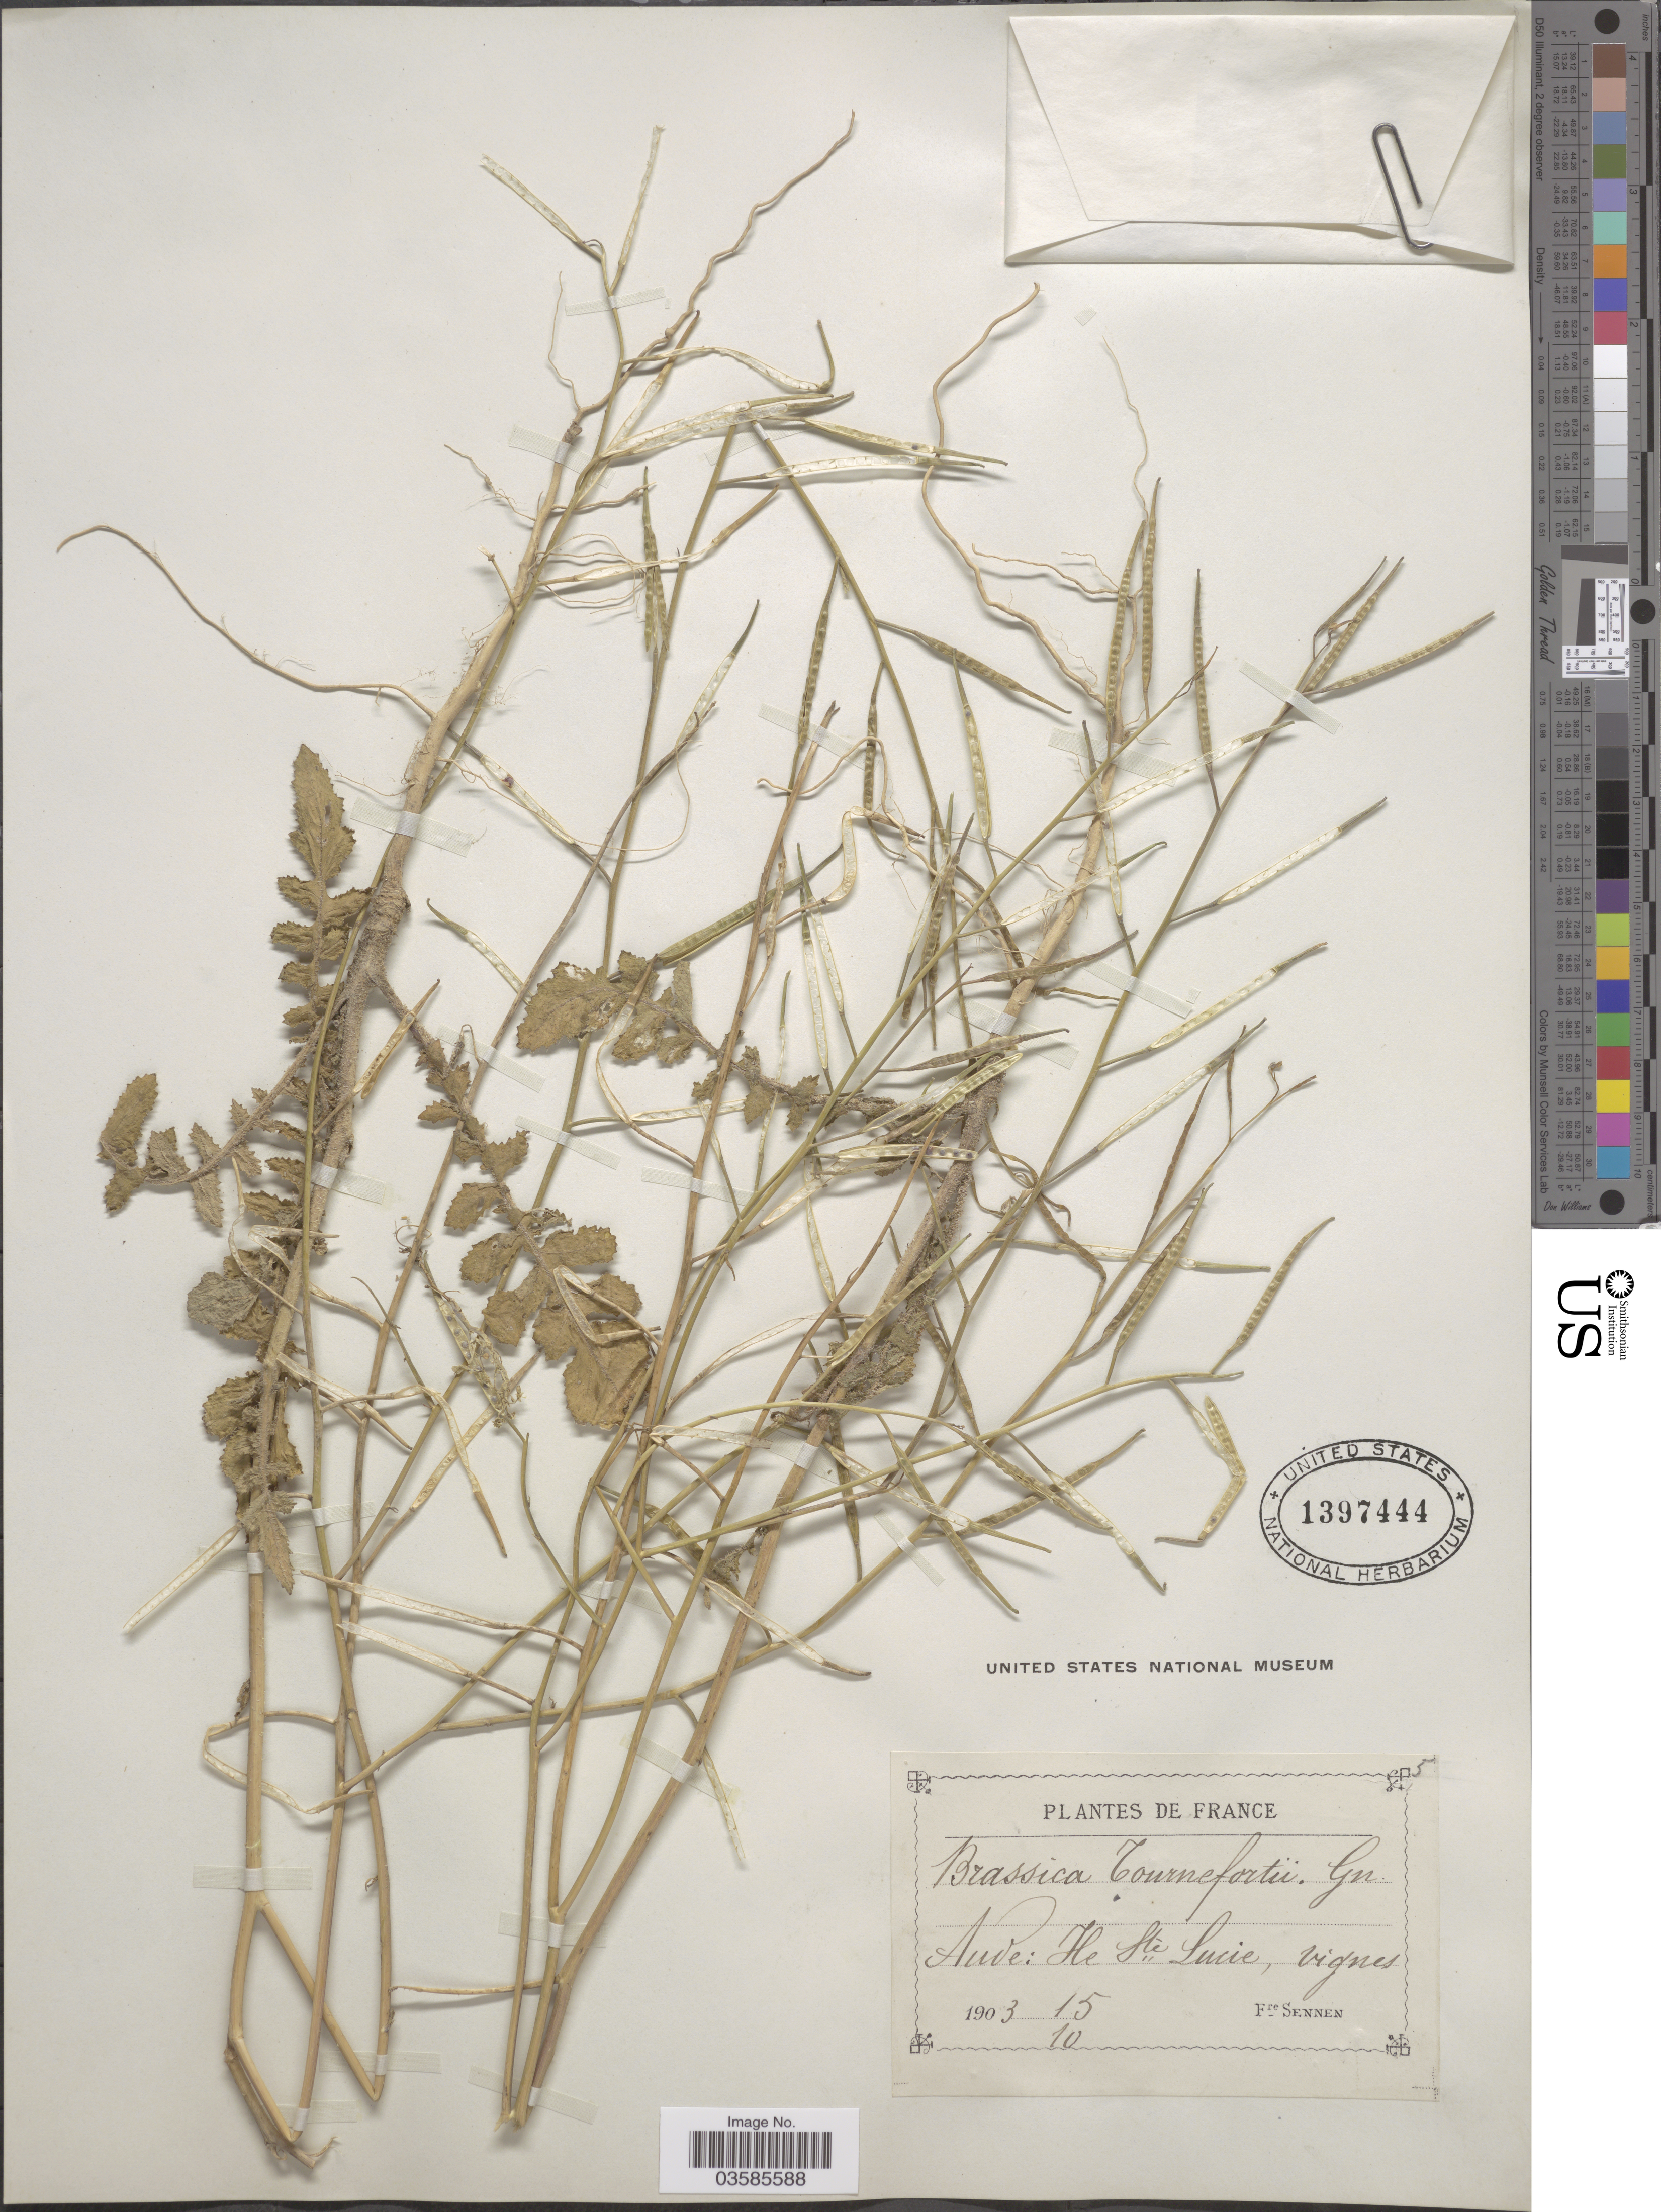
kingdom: Plantae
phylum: Tracheophyta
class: Magnoliopsida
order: Brassicales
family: Brassicaceae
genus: Brassica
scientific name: Brassica tournefortii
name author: Gouan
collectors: E. Sennen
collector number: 5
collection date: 1903-10-15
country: France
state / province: Occitanie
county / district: Aude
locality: Aude: He Ste Lucie. vignes.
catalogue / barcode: US 1397444